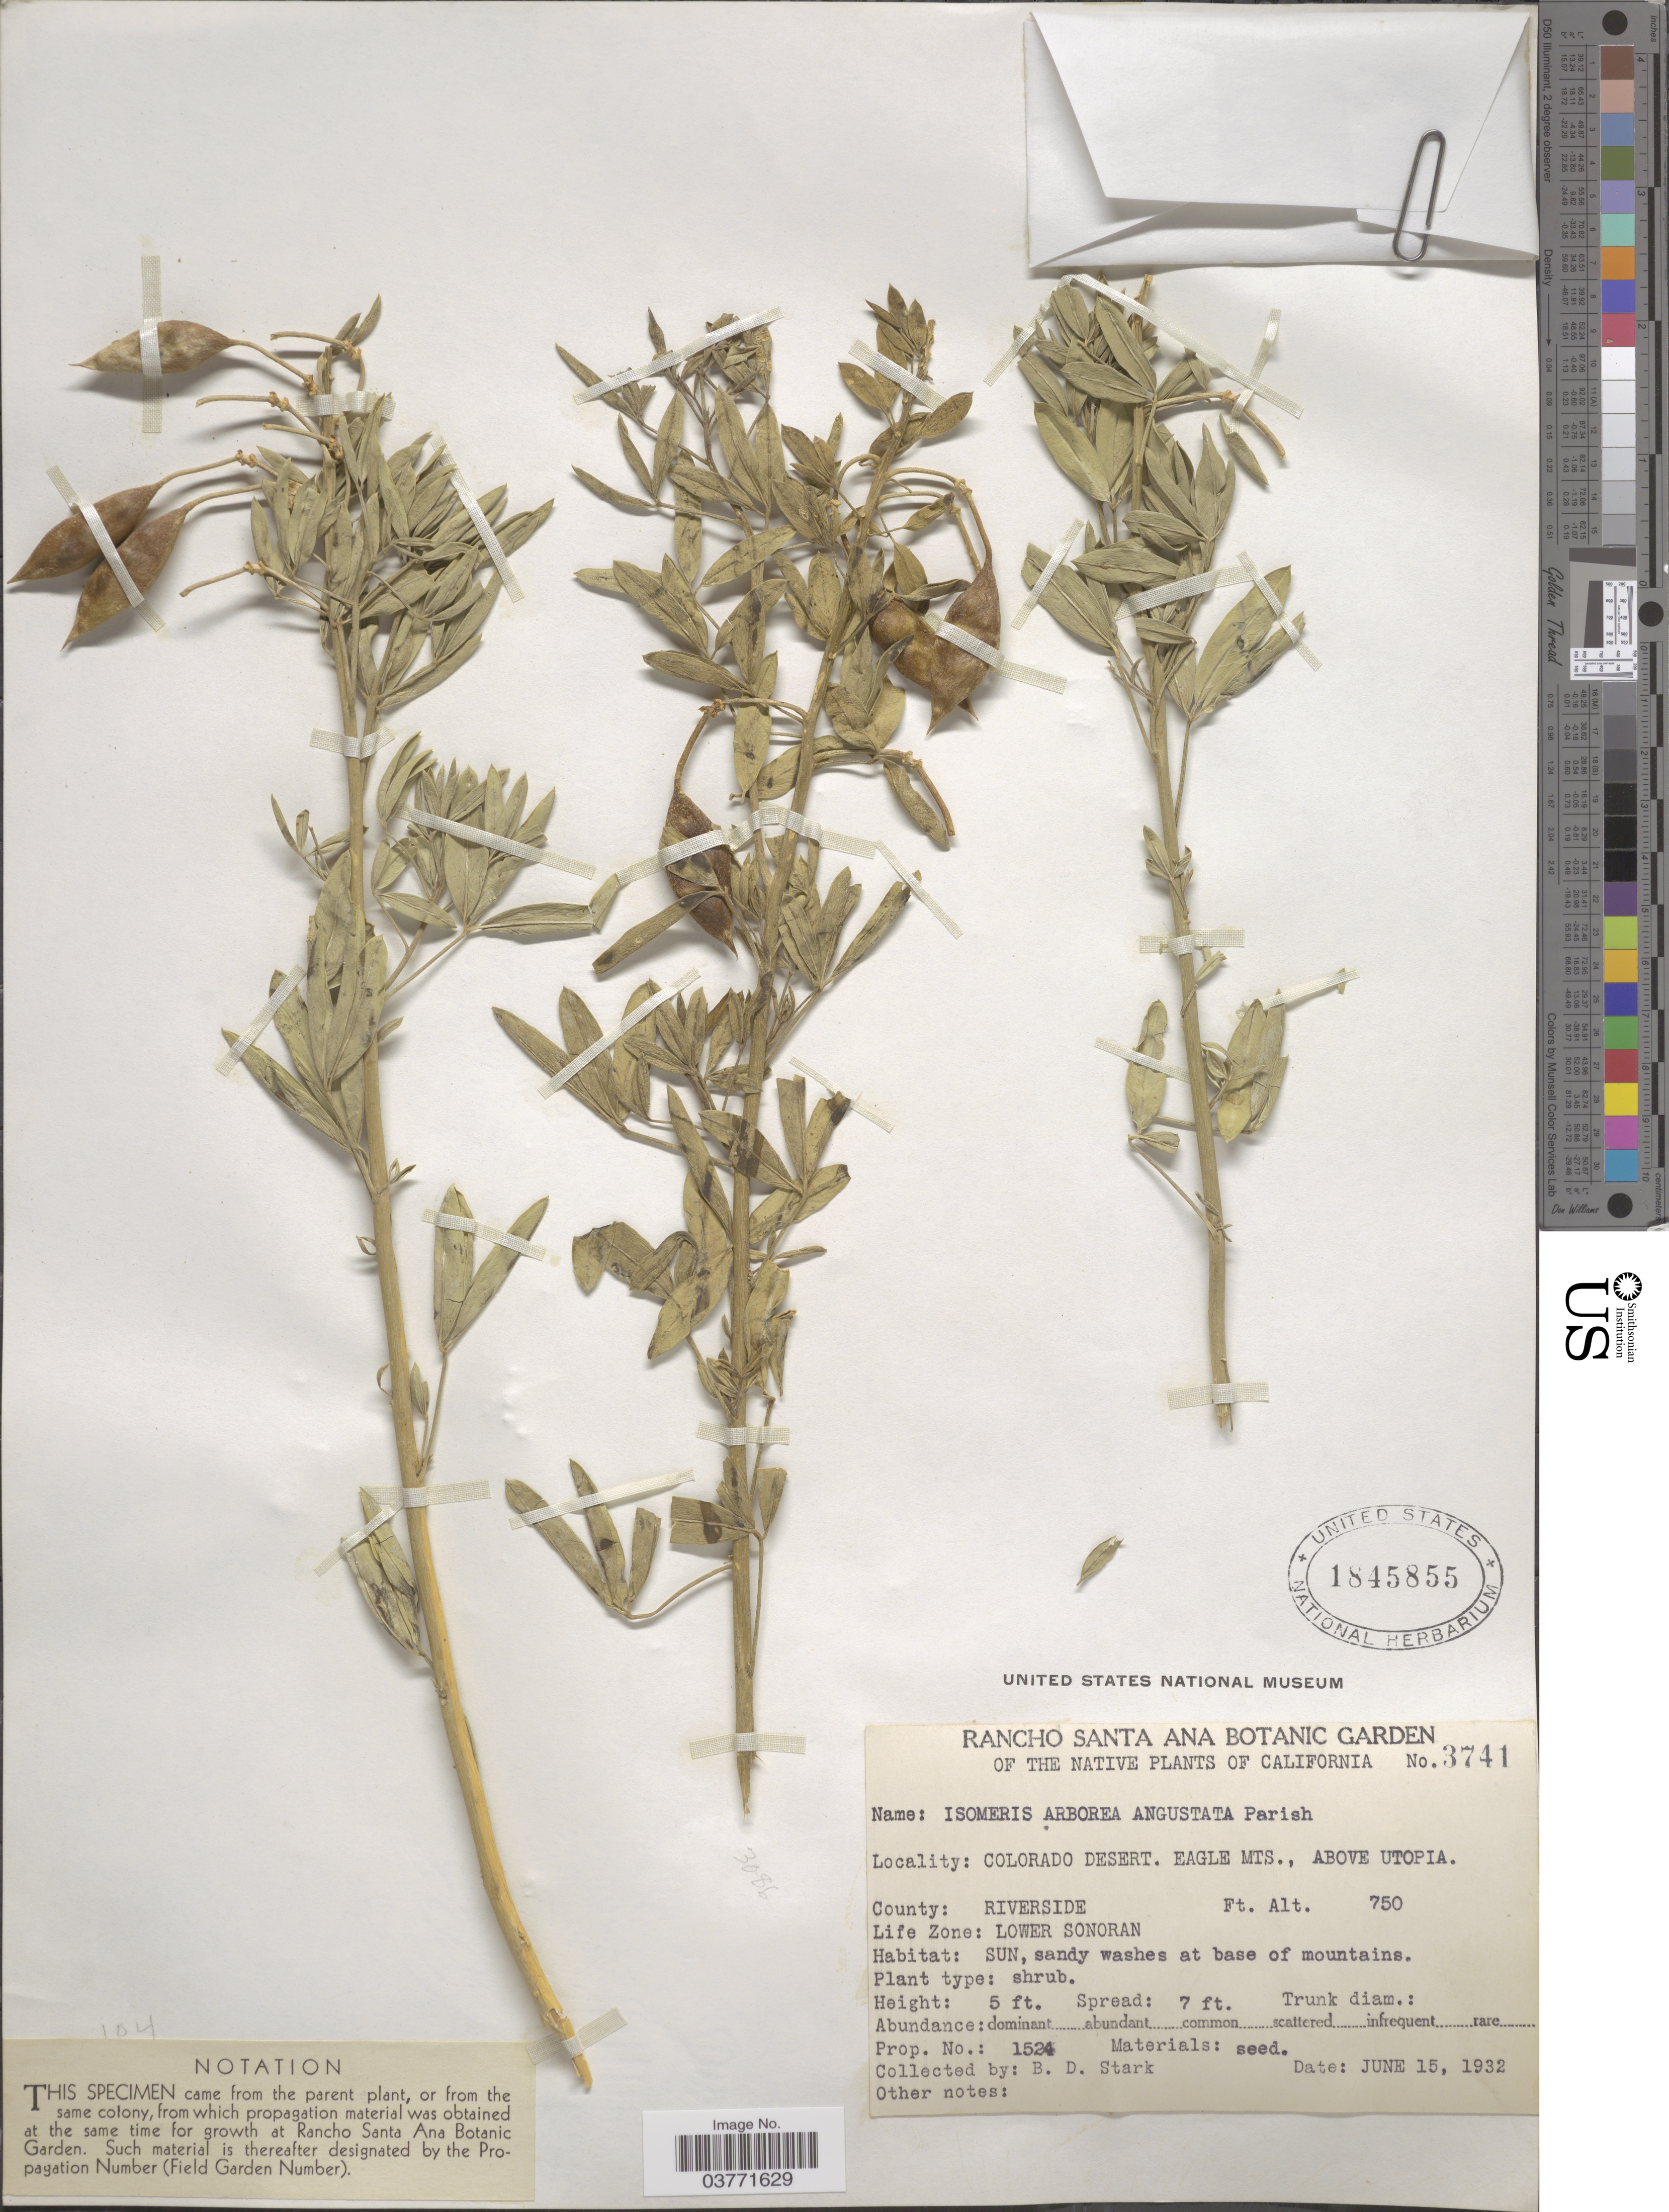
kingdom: Plantae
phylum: Tracheophyta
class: Magnoliopsida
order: Brassicales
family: Cleomaceae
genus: Cleomella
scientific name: Cleomella arborea var. angustata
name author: (Parish) Roalson & J.C. Hall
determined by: Strong, Mark T., (BOT), Smithsonian Institution - National Museum of Natural History (UNITED STATES)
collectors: B. Stark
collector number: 3741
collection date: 1932-06-15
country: United States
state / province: California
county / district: Riverside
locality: Colorado Desert. Eagle Mts., above Utopia. County: Riverside. Life Zone: Lower Sonoran.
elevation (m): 229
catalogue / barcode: US 1845855